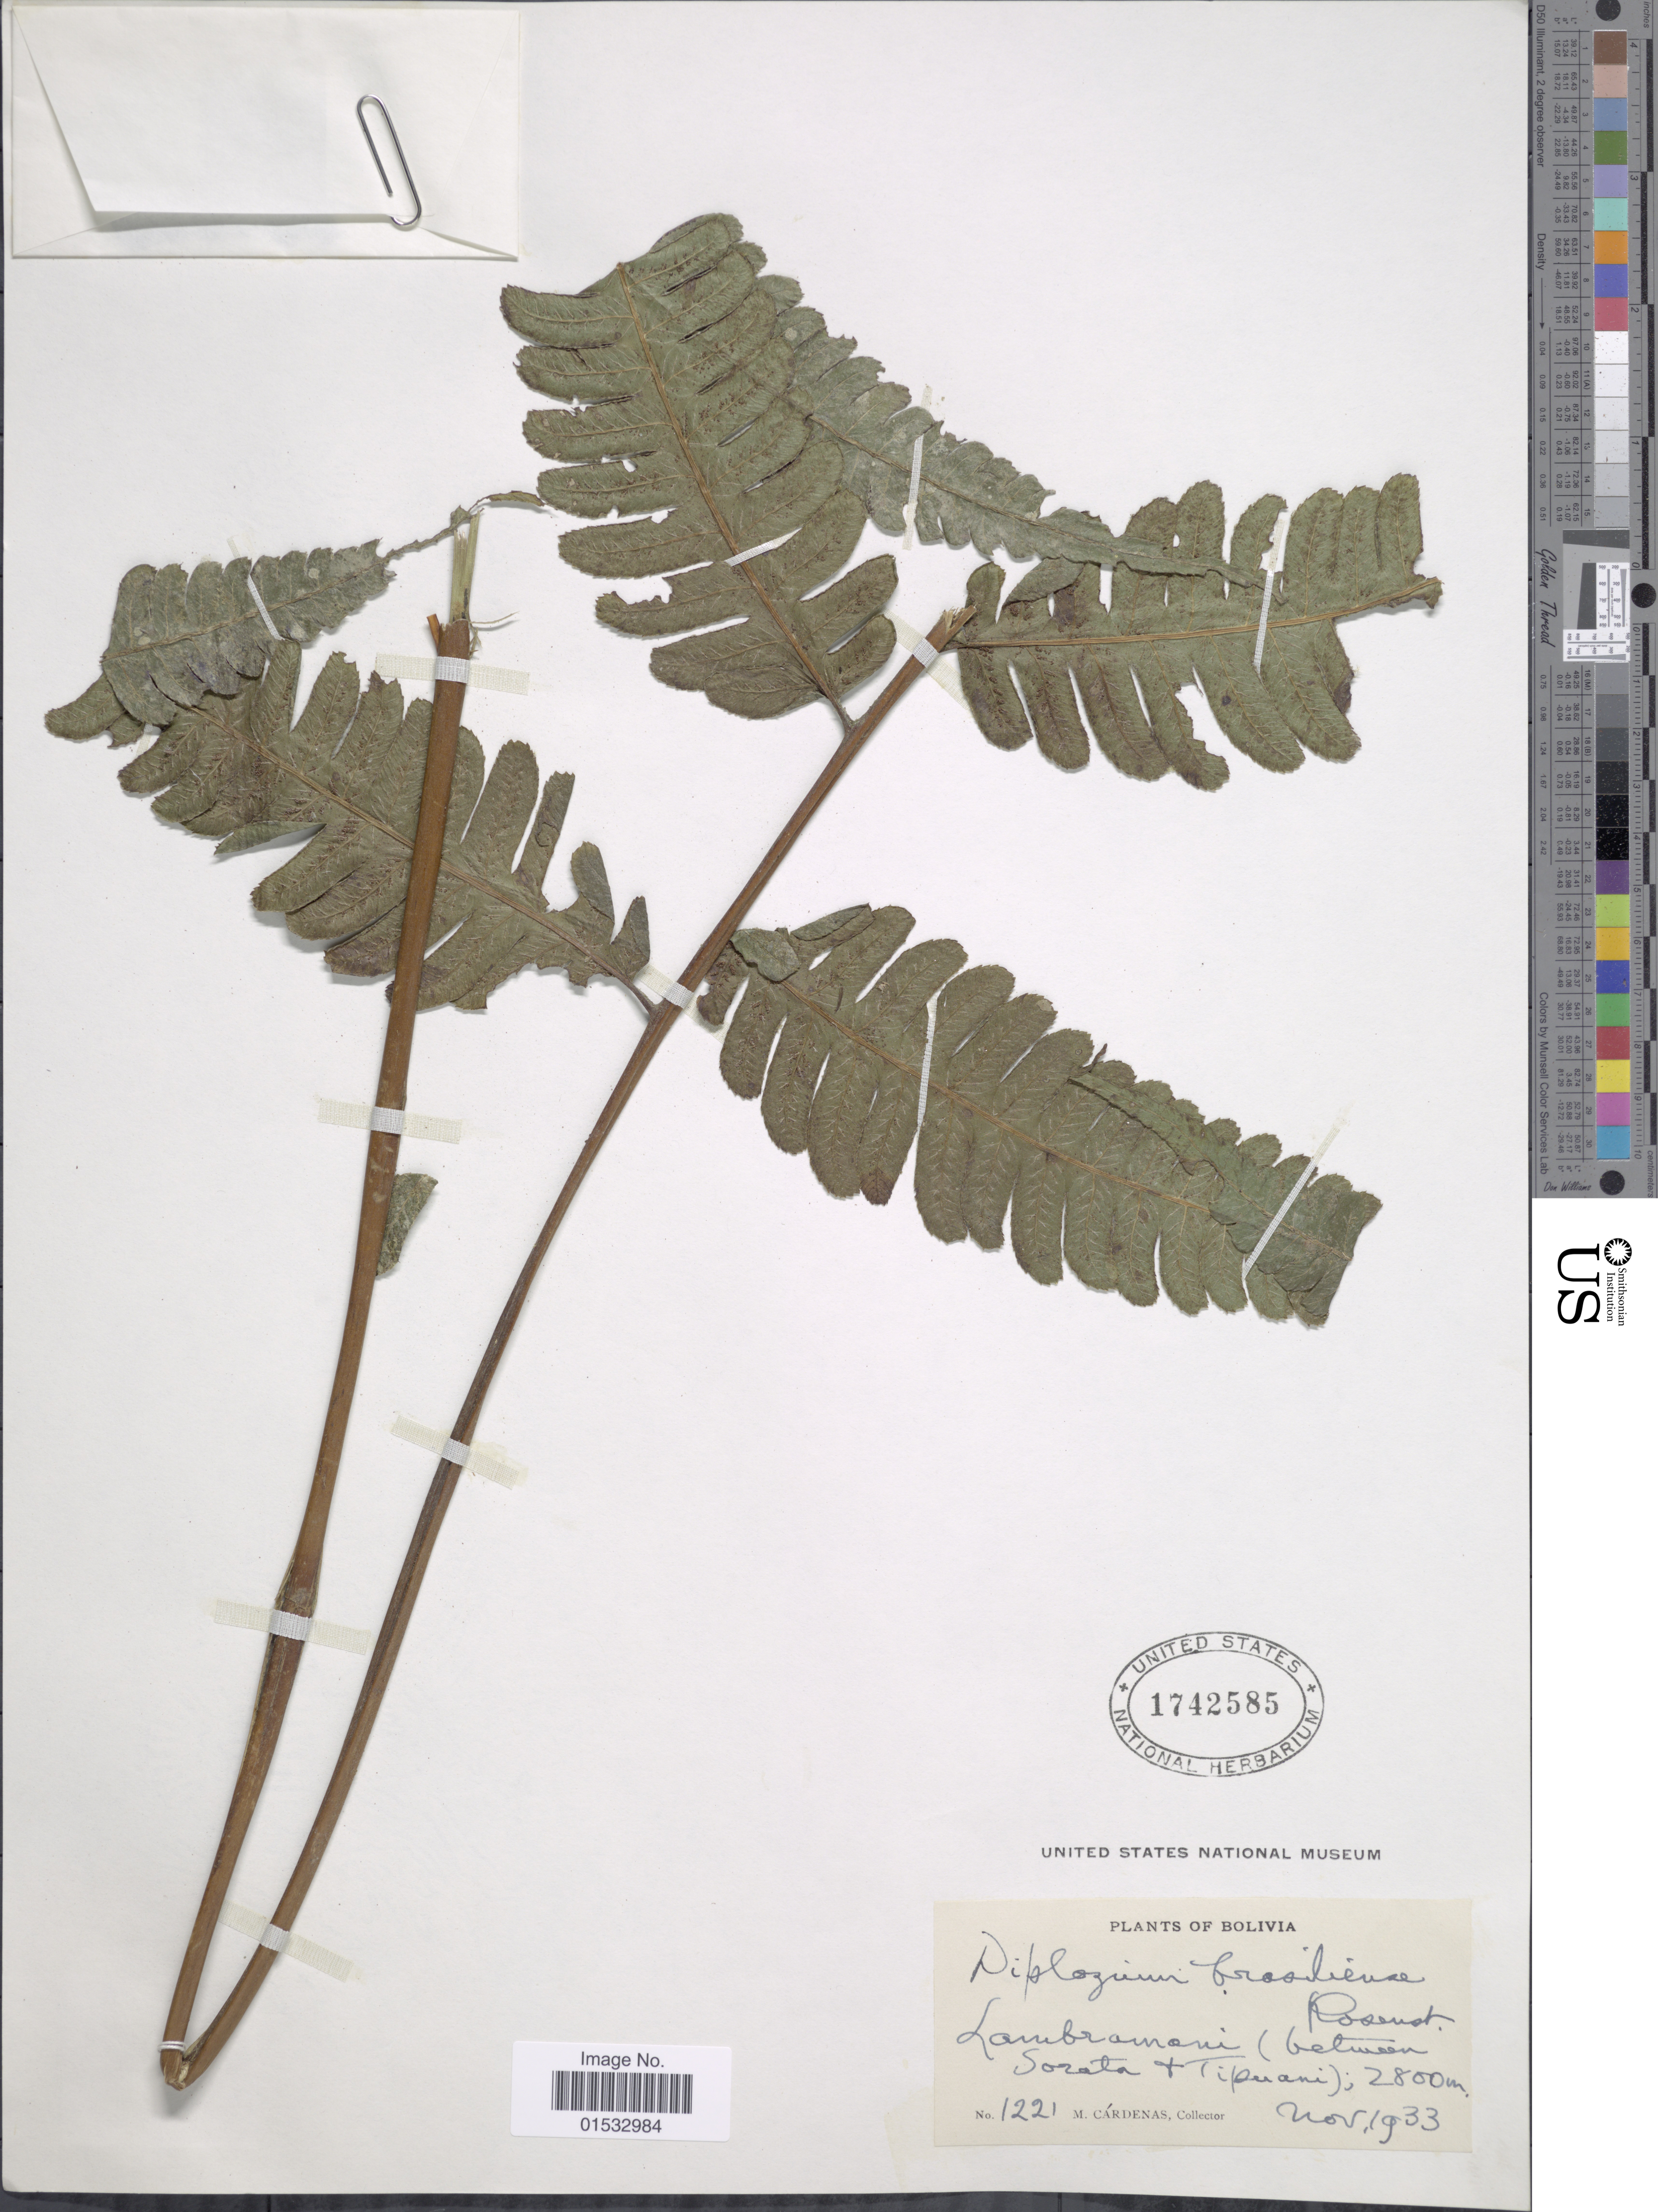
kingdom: Plantae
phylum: Tracheophyta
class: Polypodiopsida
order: Polypodiales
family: Athyriaceae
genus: Diplazium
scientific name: Diplazium lindbergii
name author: (Mett.) Christ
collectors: M. Cárdenas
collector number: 1221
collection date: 1933-11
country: Bolivia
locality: Lambramani (Between Sorata and Tipuani).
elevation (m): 2800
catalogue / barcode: US 1742585